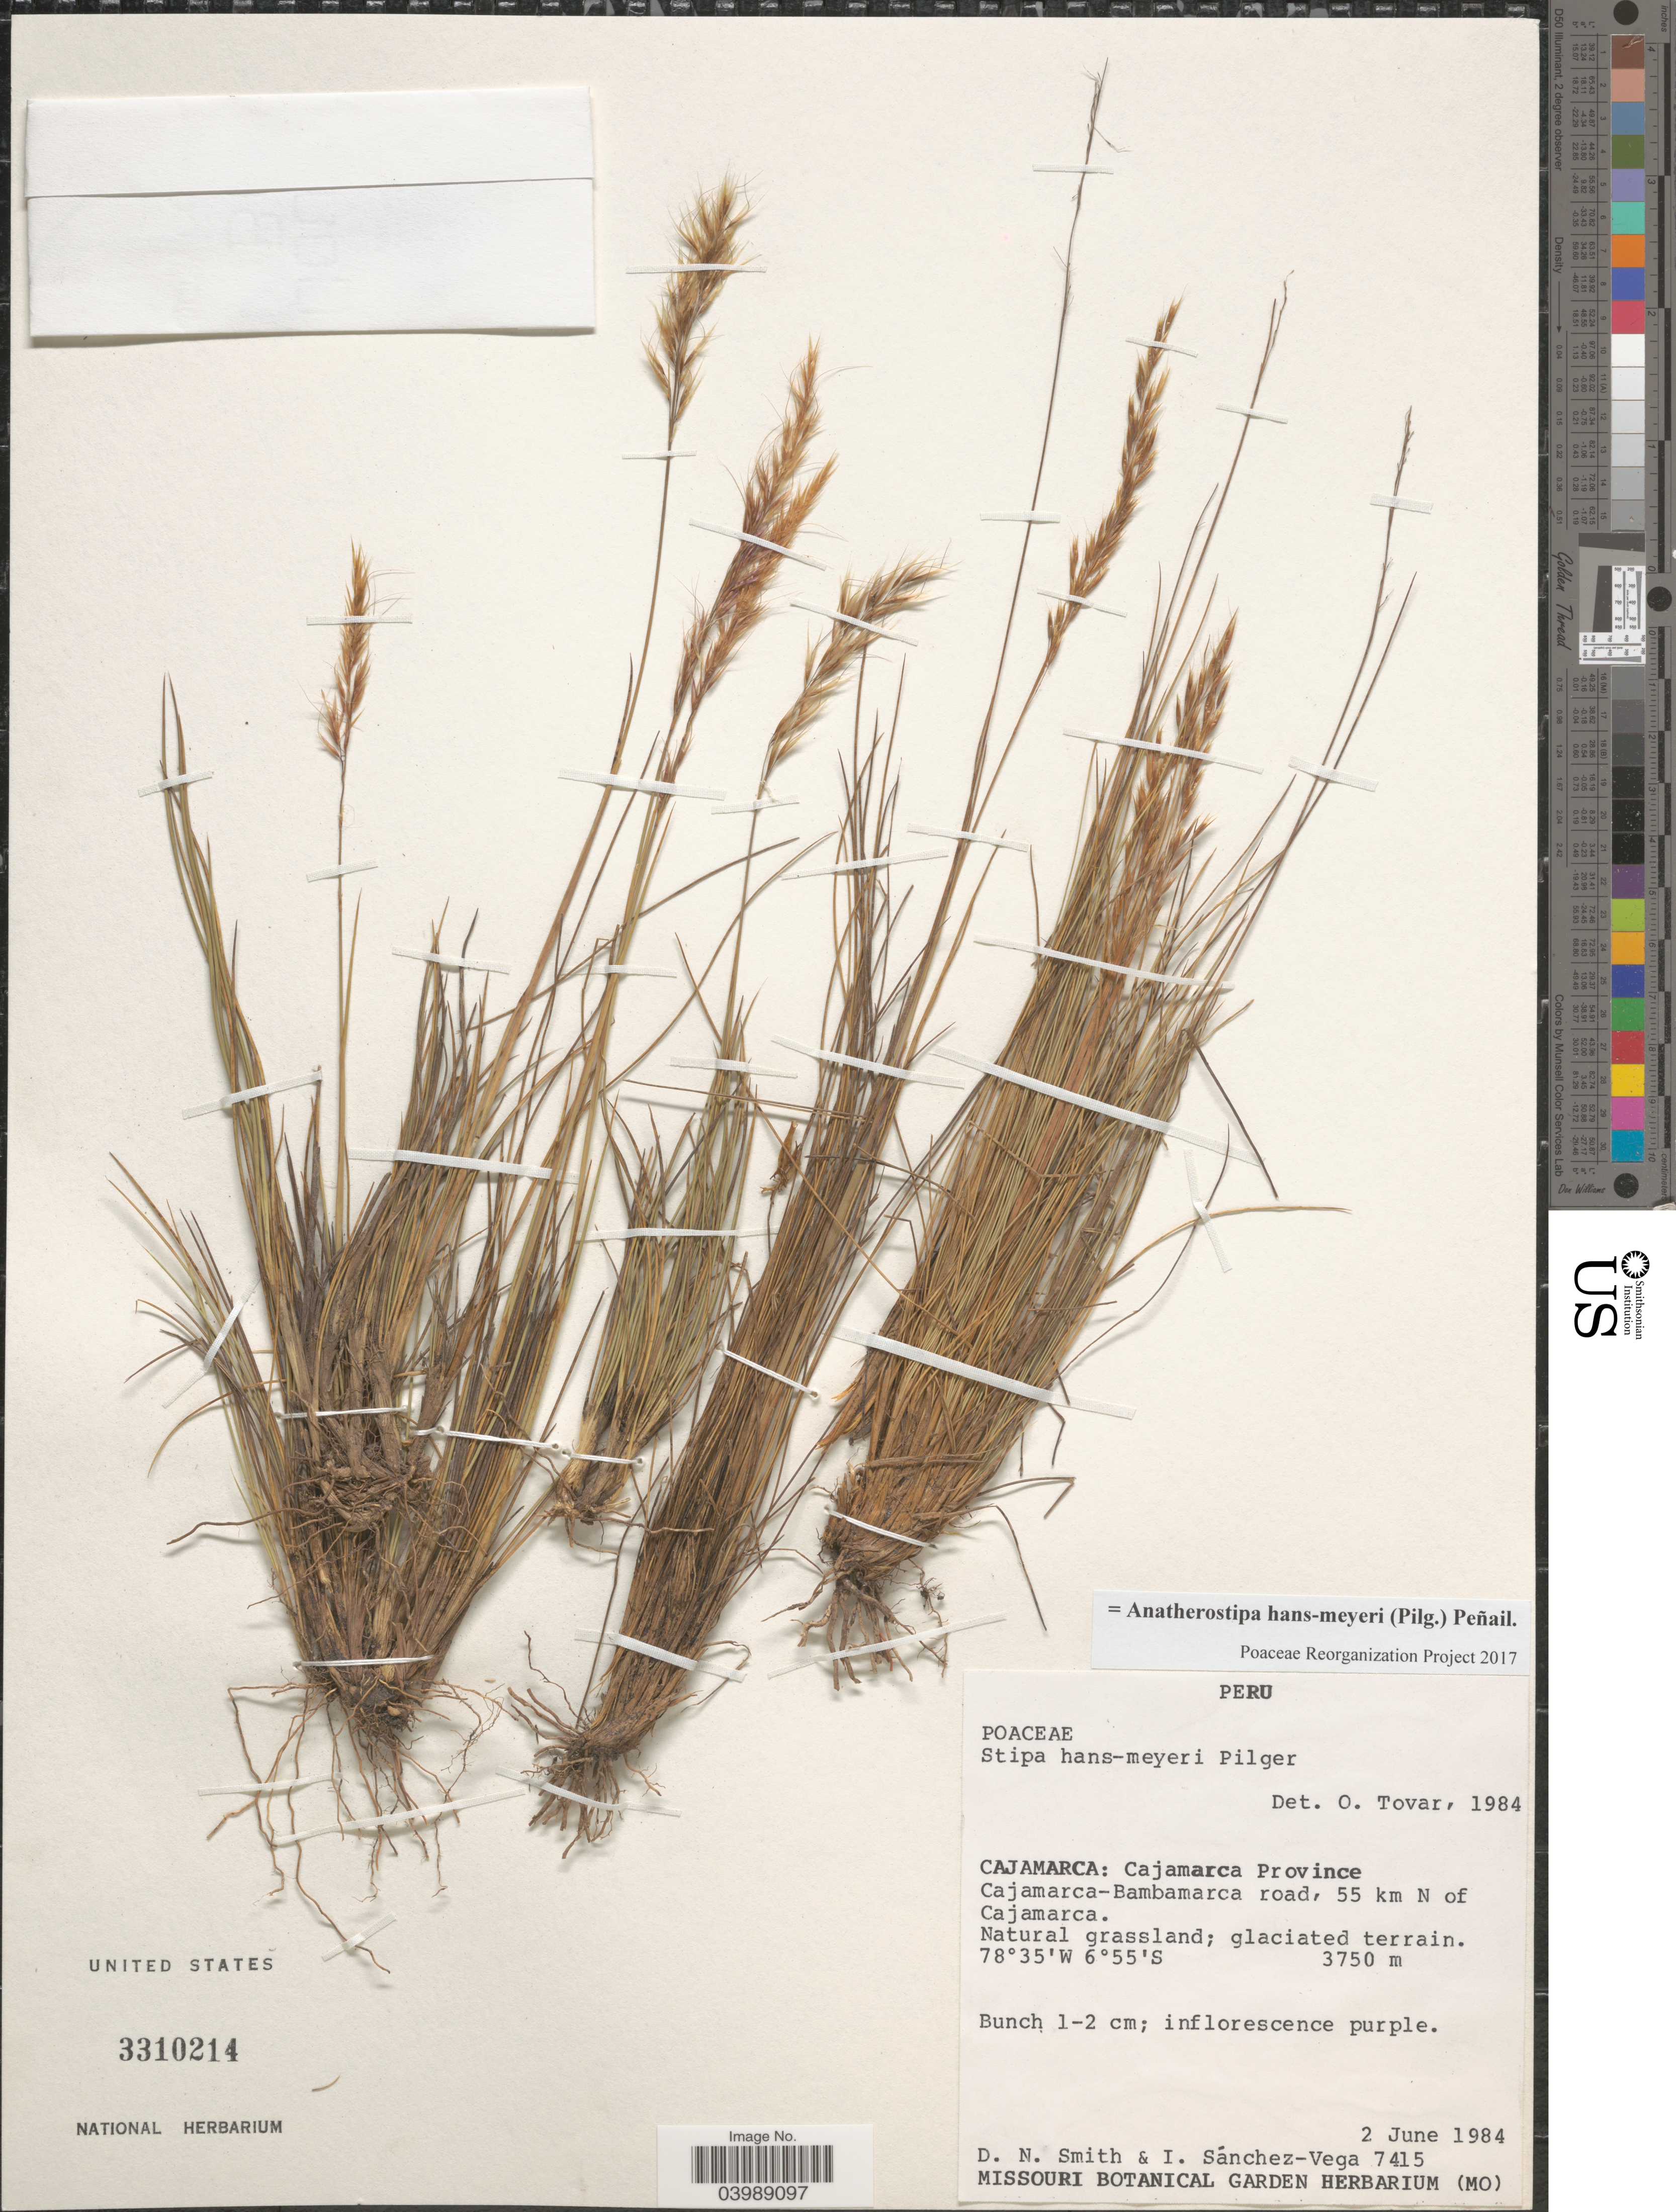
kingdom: Plantae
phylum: Tracheophyta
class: Liliopsida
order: Poales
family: Poaceae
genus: Anatherostipa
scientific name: Anatherostipa hans-meyeri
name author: (Pilg.) Peñailillo B.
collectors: D. Smith & I. Sánchez-Vega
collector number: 7415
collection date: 1984-06-02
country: Peru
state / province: Cajamarca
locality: Cajamarca Province. Cajamarca-Bambamarca road, 55 km N of Cajamarca.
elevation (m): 3750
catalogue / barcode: US 3310214